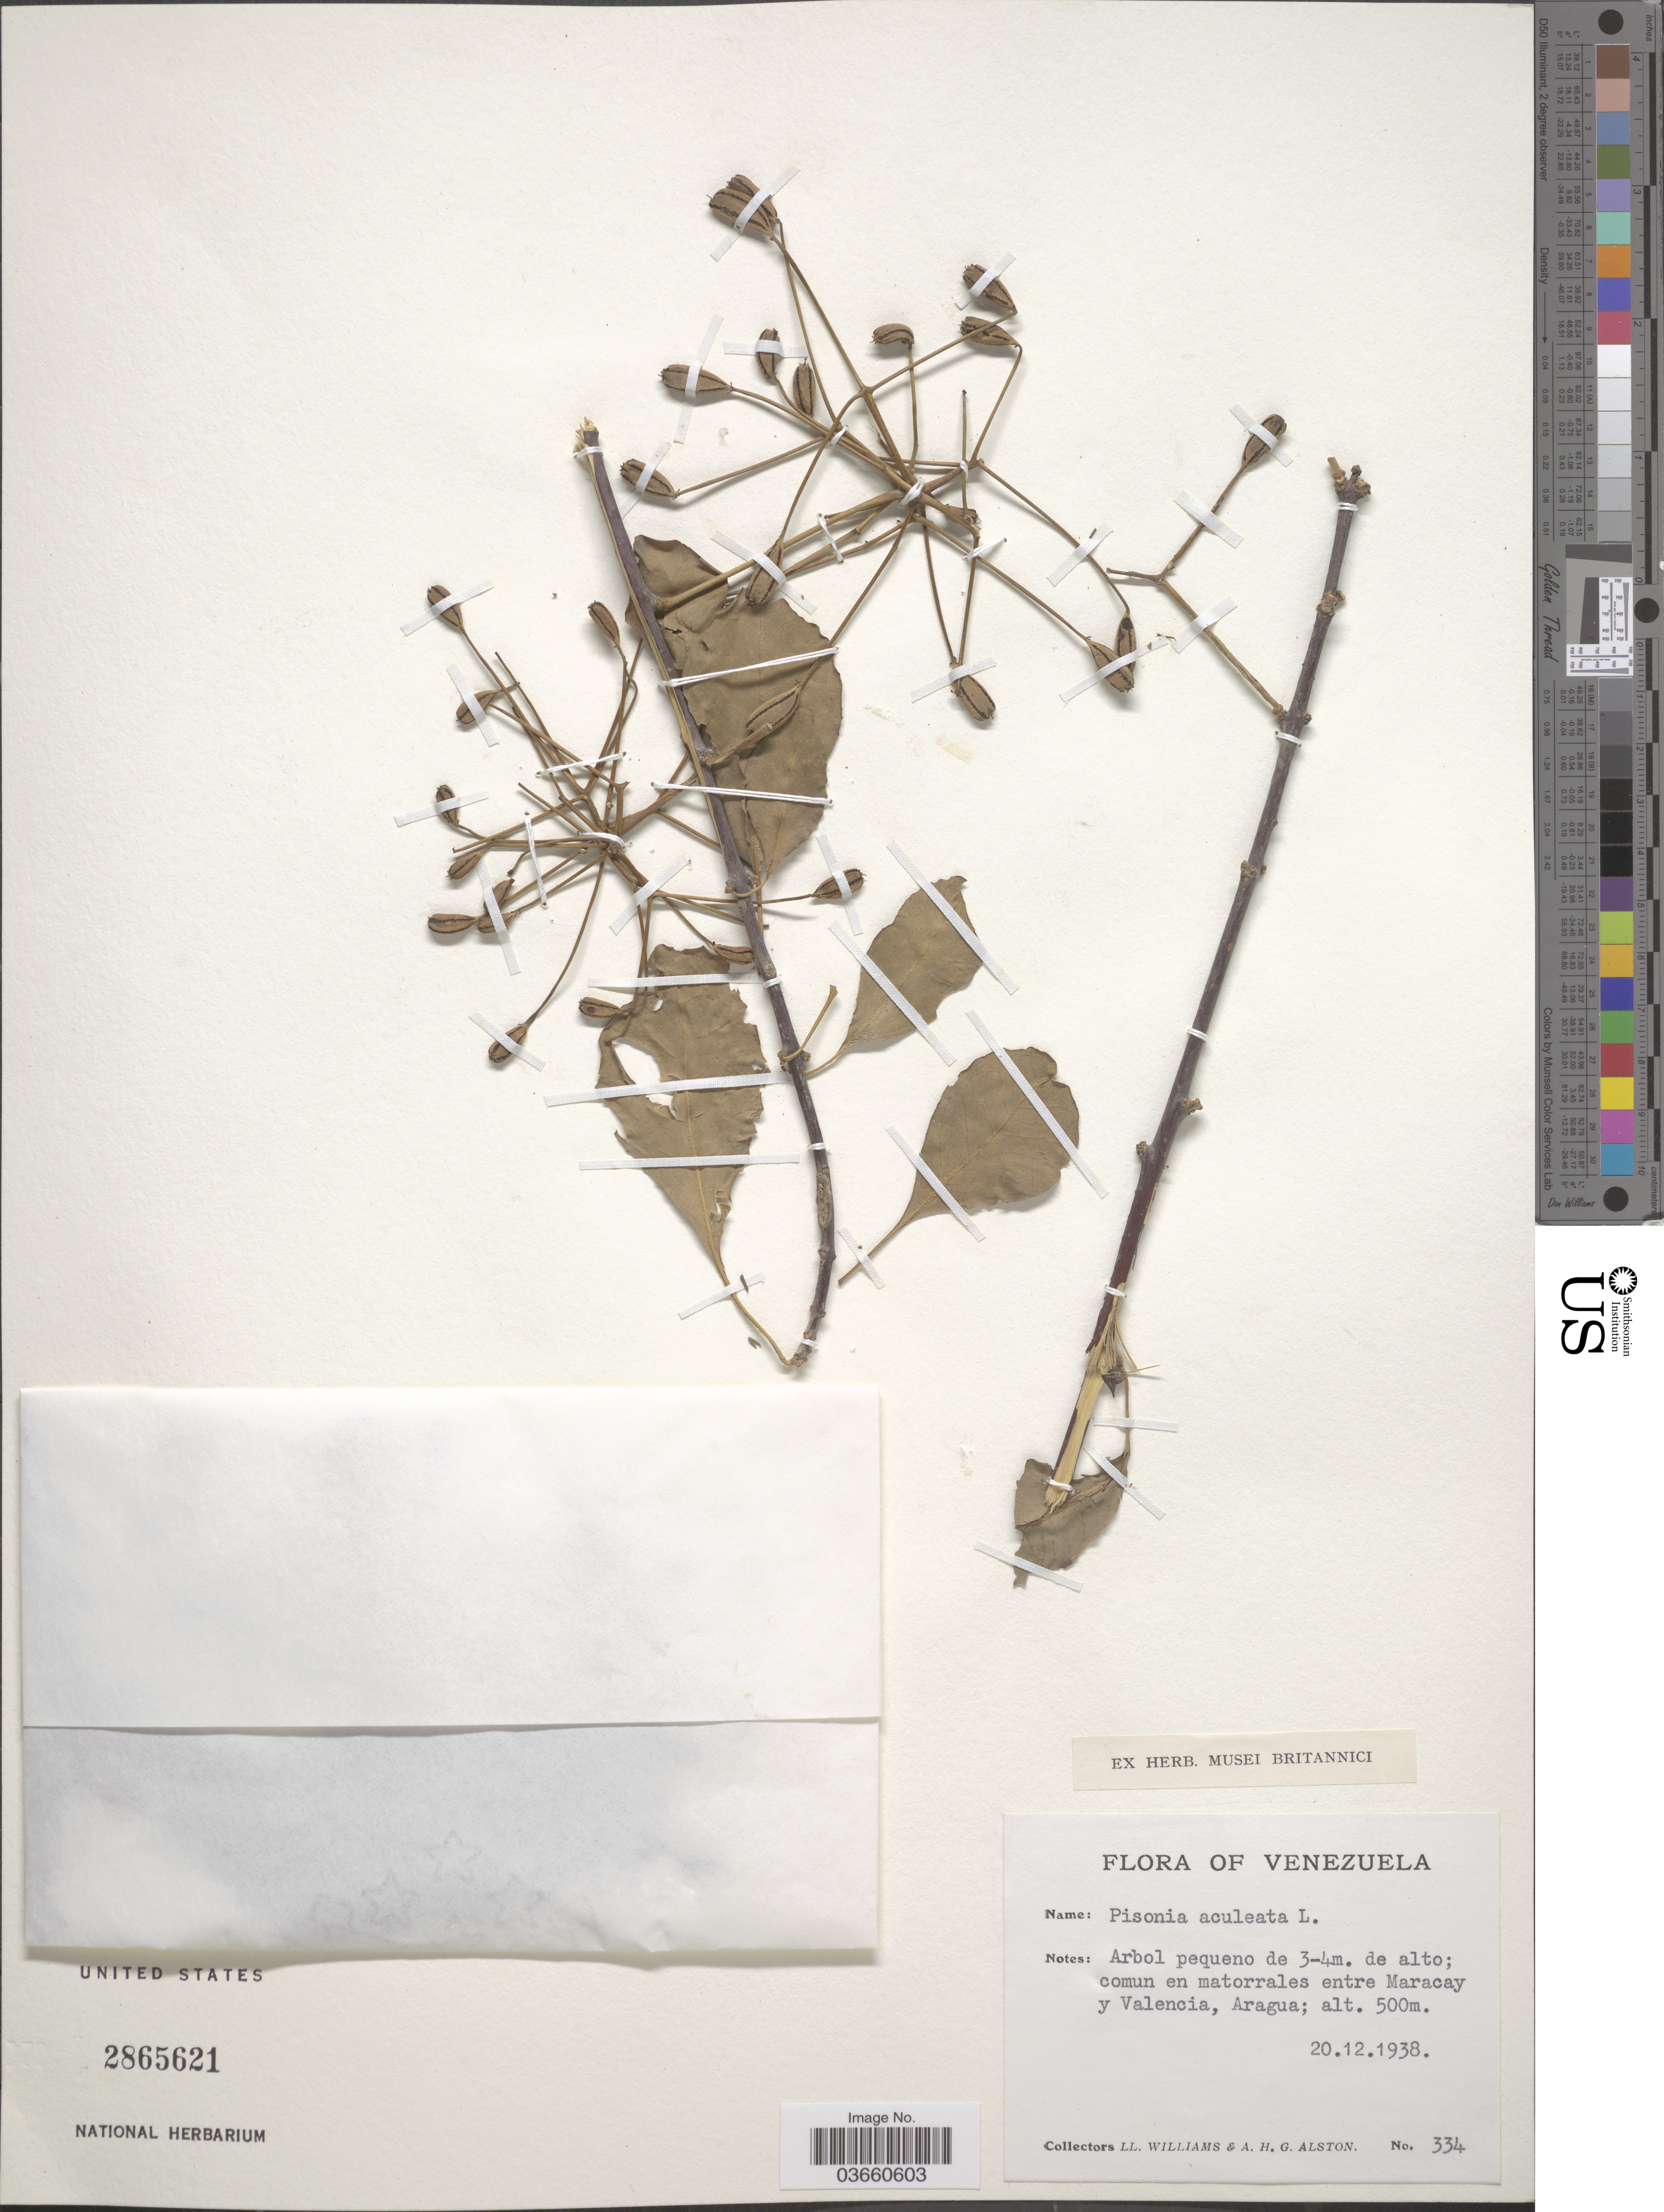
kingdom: Plantae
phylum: Tracheophyta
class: Magnoliopsida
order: Caryophyllales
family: Nyctaginaceae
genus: Pisonia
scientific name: Pisonia aculeata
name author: L.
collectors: Ll. Williams & A. H. Alston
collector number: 334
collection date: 1938-12-20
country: Venezuela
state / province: Aragua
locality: Comun en matorrales entre Maracay y Valencia.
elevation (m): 500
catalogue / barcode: US 2865621